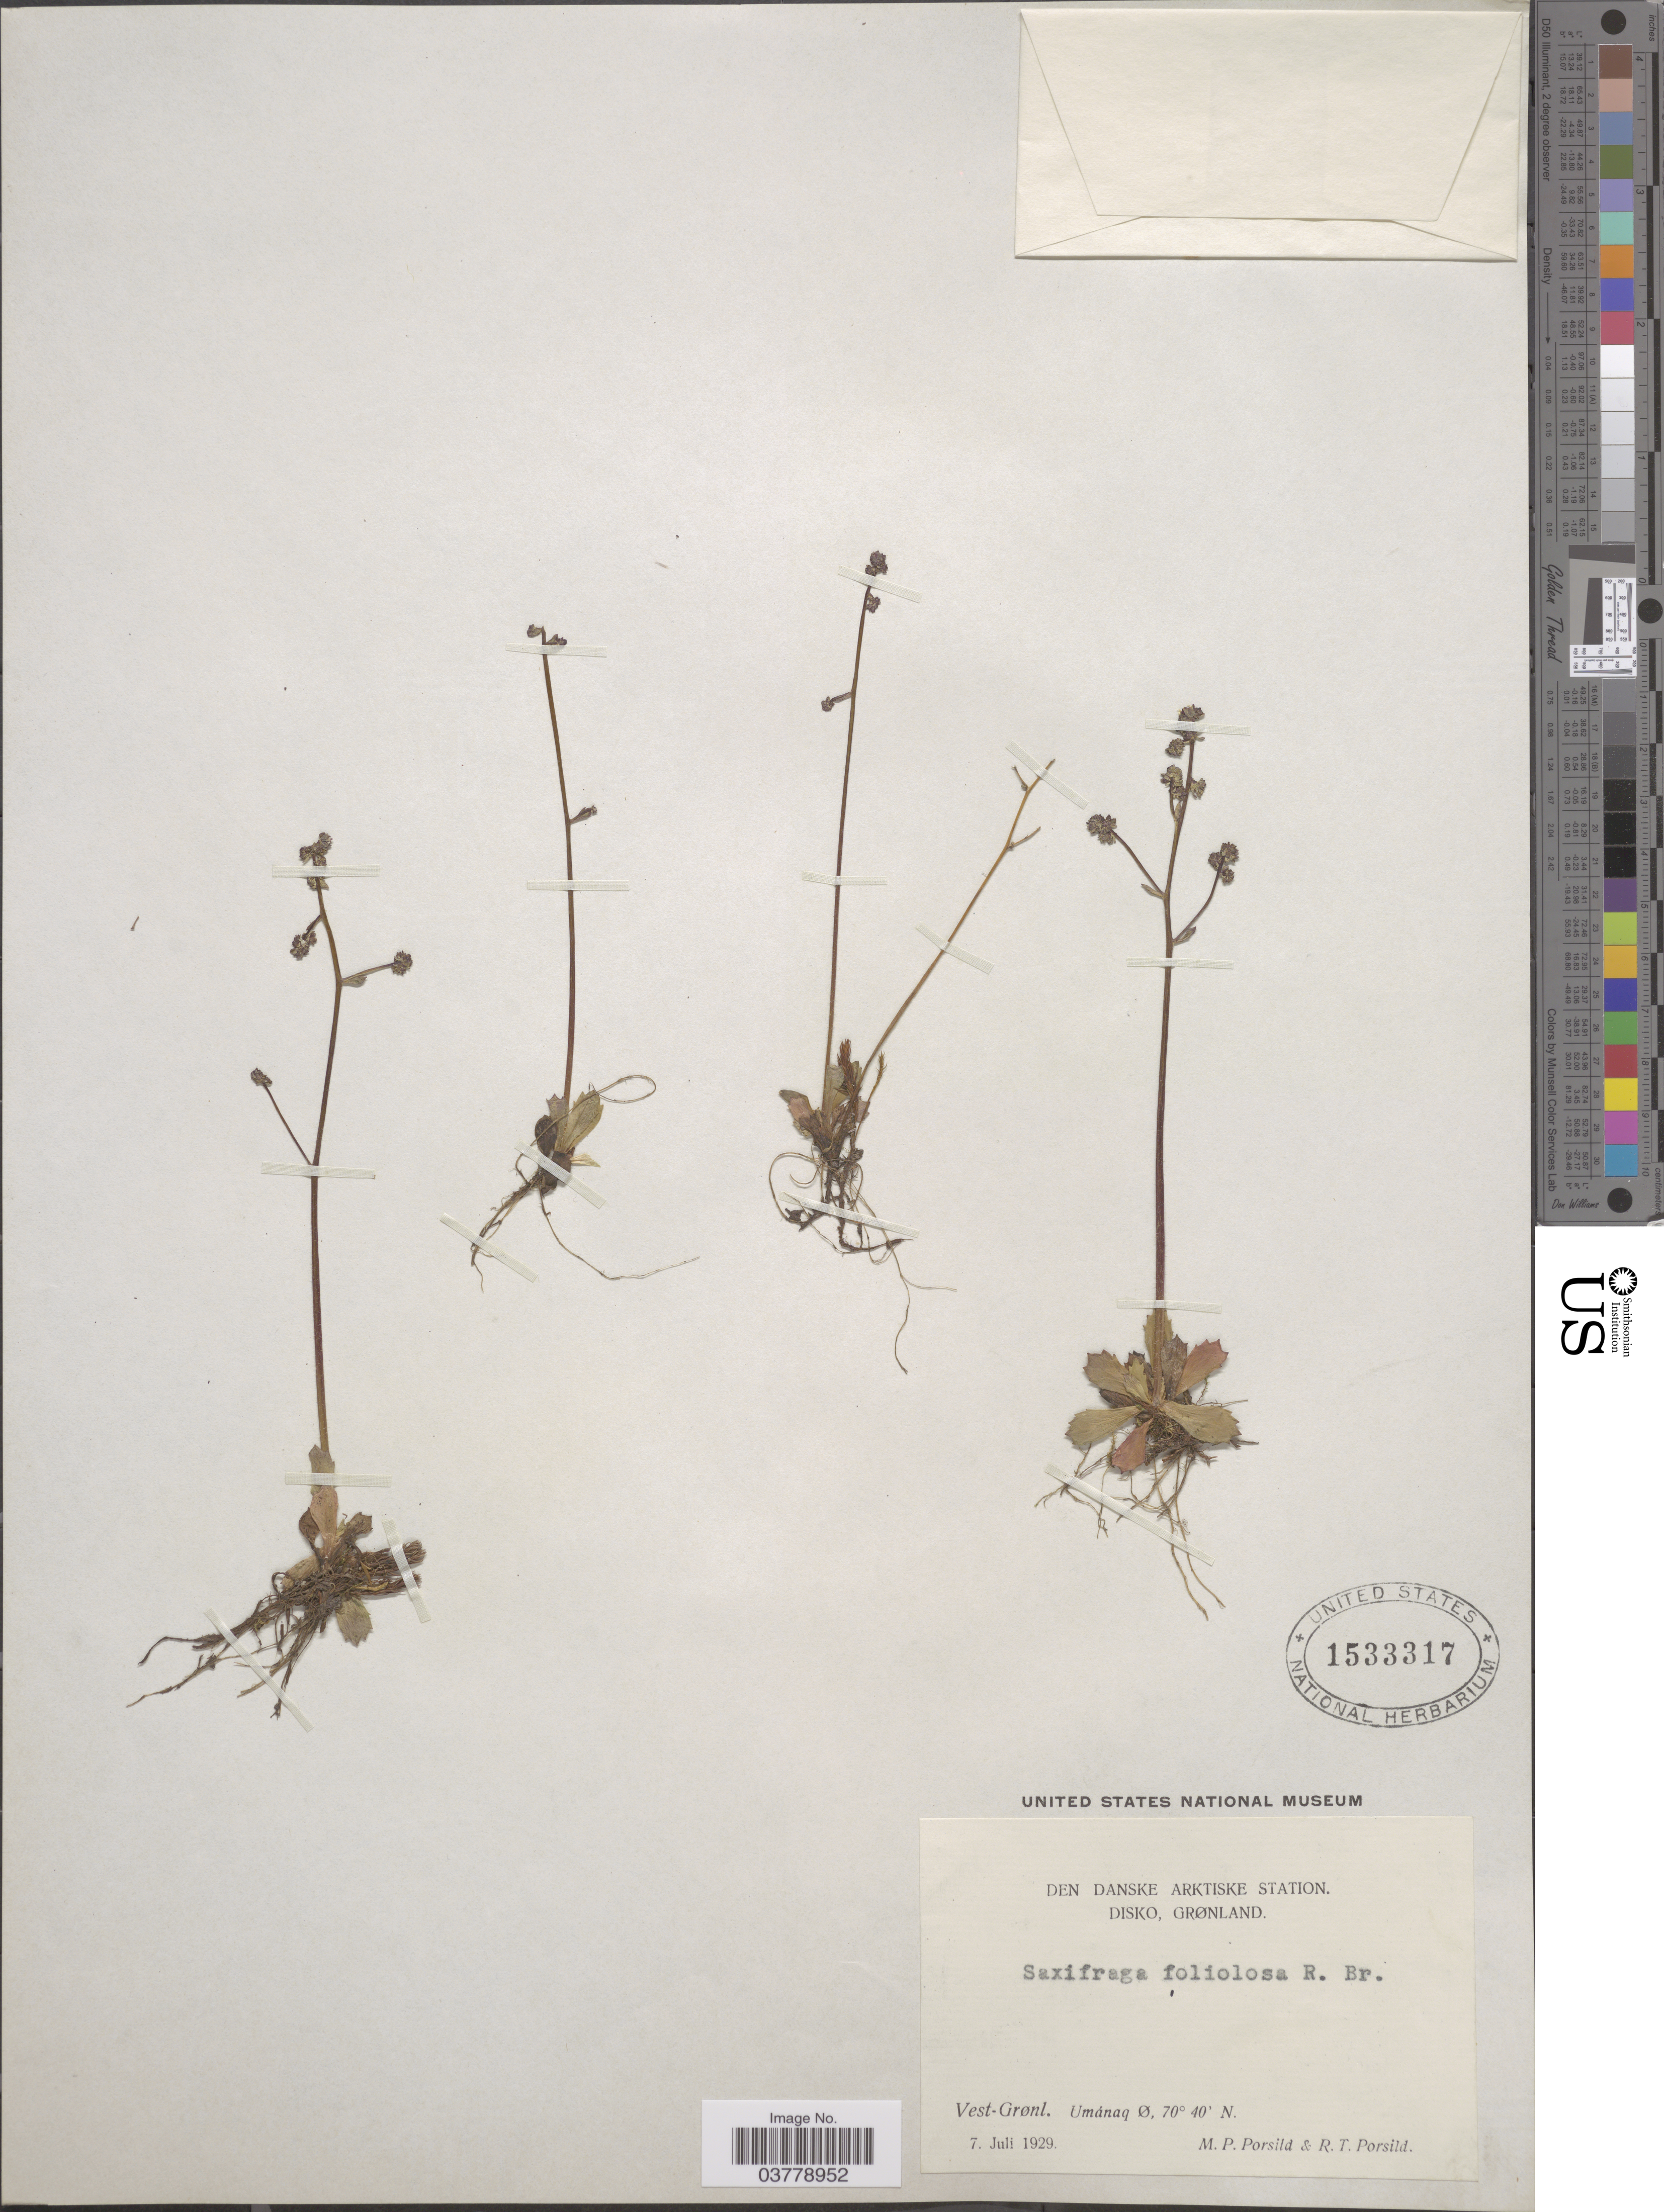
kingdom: Plantae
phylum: Tracheophyta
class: Magnoliopsida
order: Saxifragales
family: Saxifragaceae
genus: Micranthes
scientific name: Micranthes foliolosa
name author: (R. Br.) Gornall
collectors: M. P. Porsild & R. T. Porsild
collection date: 1929-07-07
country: Greenland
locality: Den Danske Arktiske Station. Disko. Vest-Grønl. Umánaq Ø.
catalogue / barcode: US 1533317